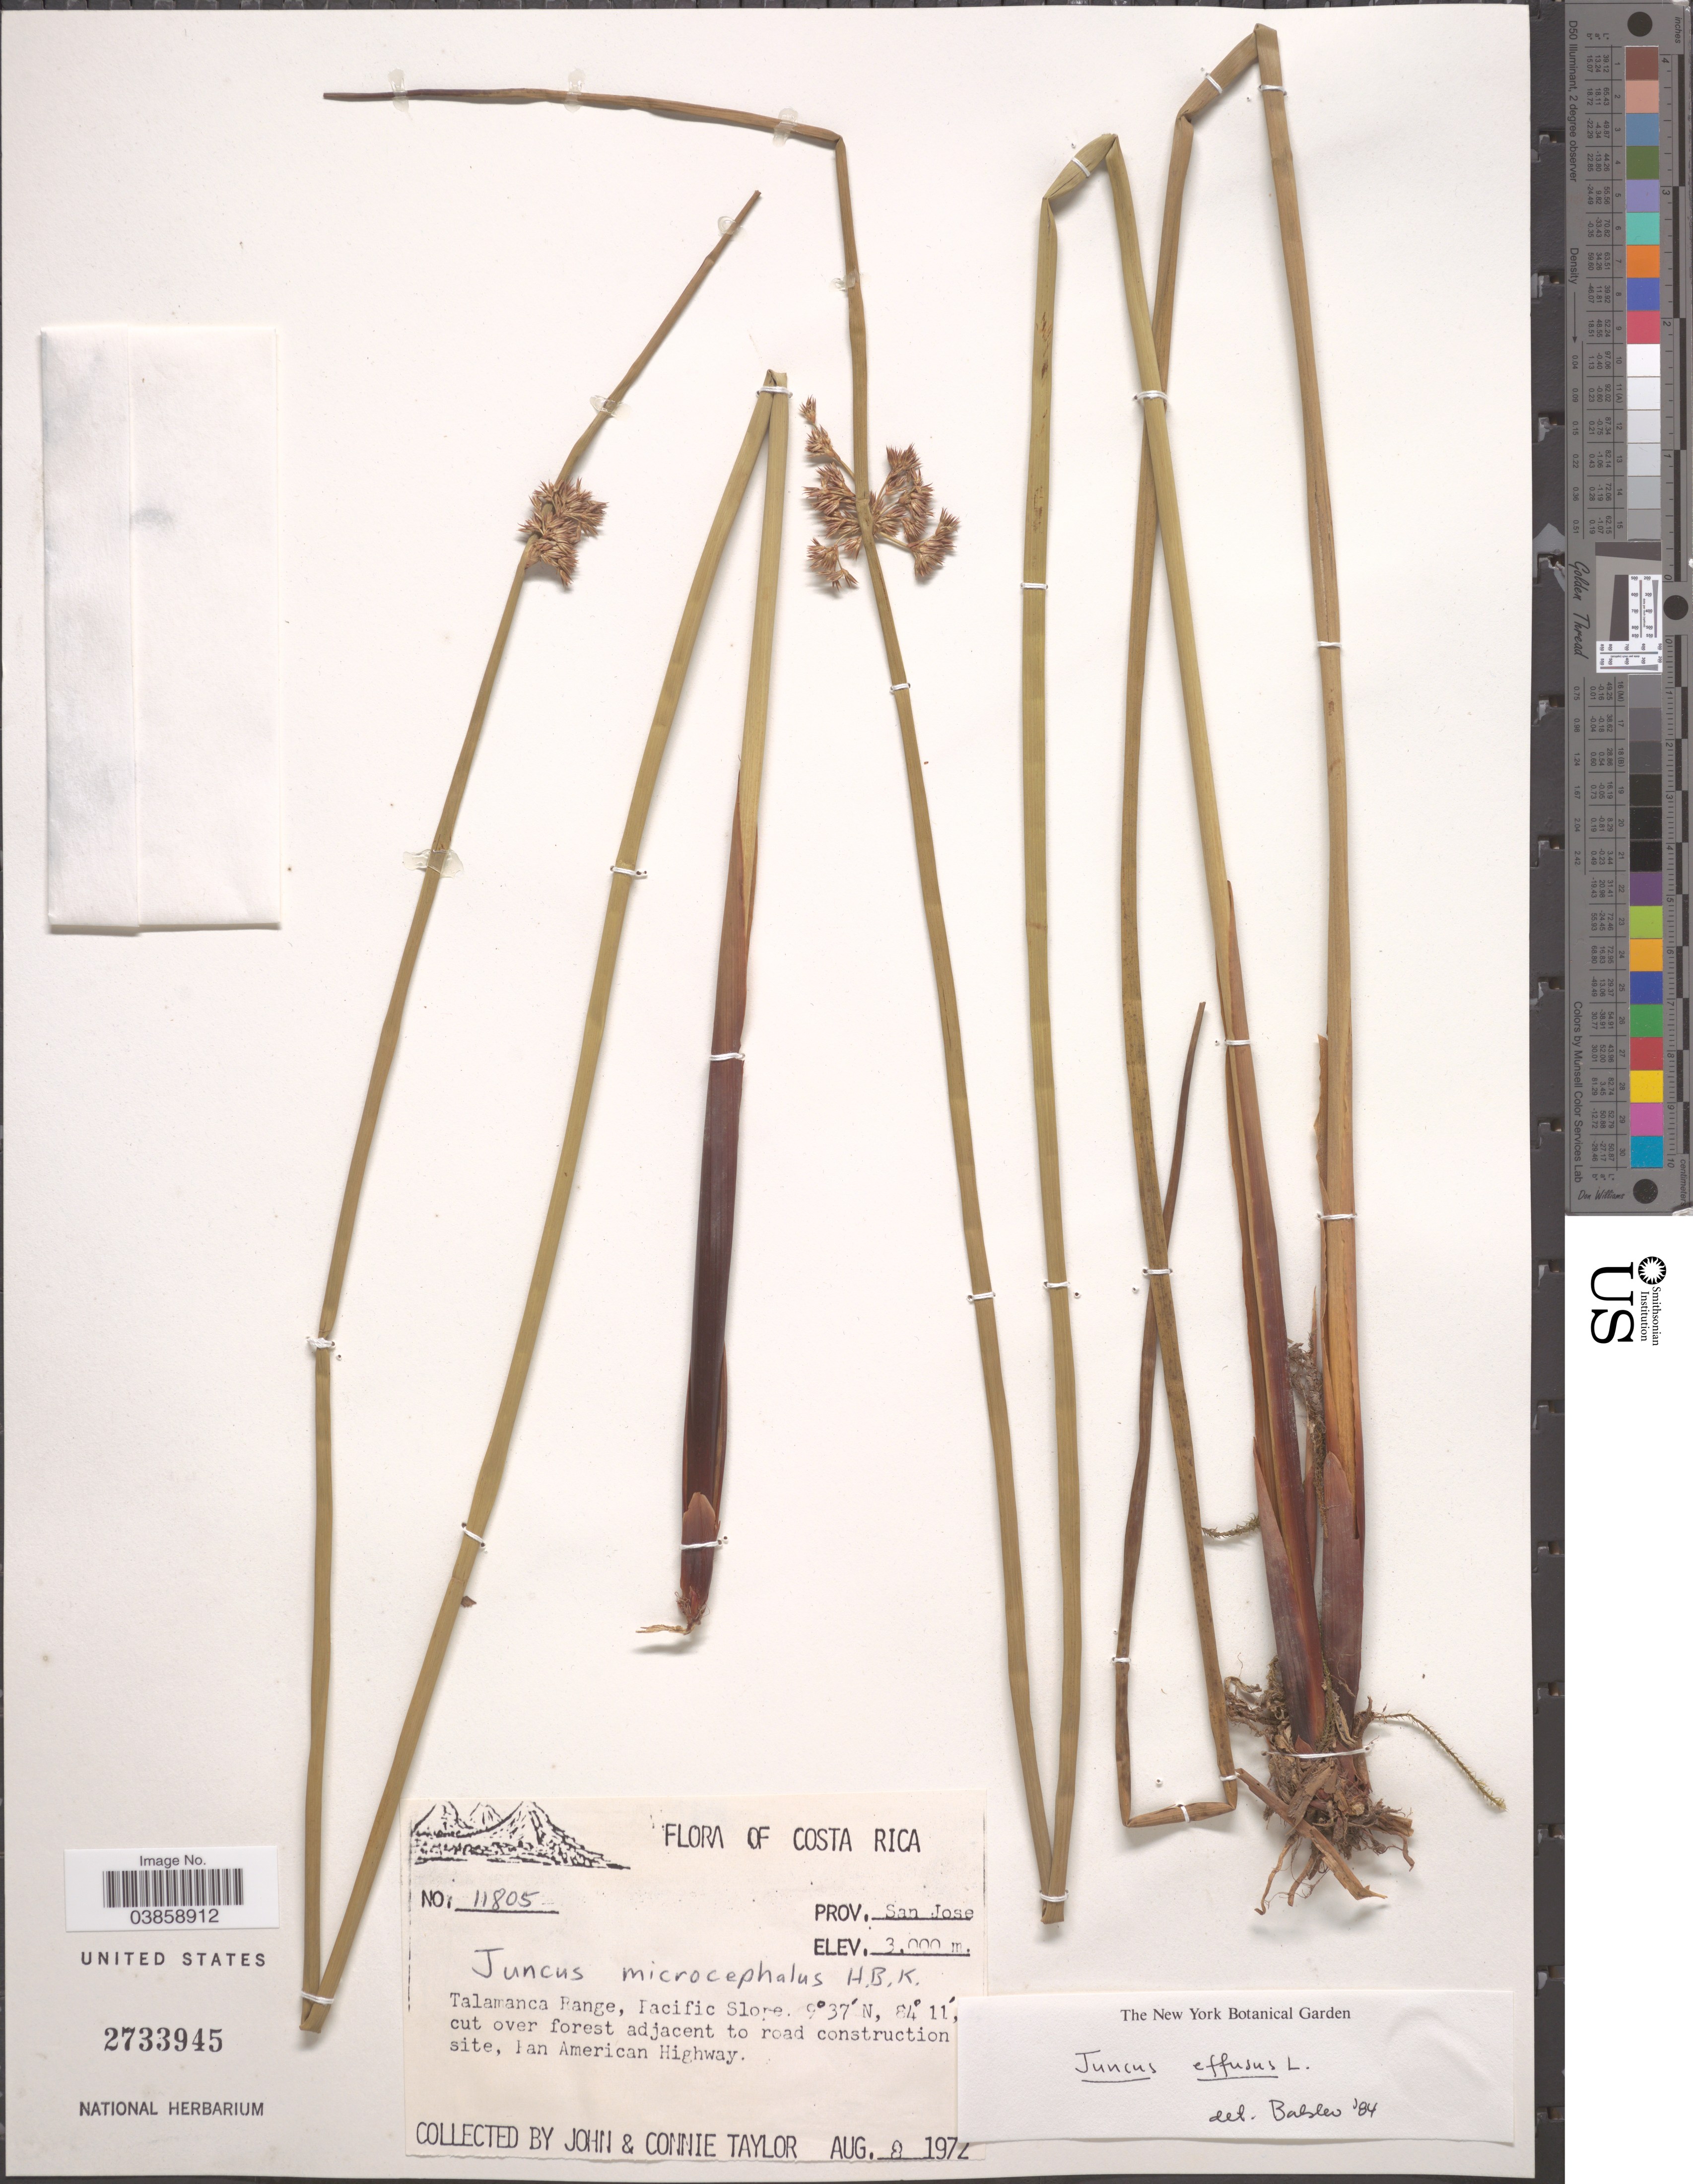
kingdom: Plantae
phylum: Tracheophyta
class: Liliopsida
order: Poales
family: Juncaceae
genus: Juncus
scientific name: Juncus effusus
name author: L.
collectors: J. Taylor & C. Taylor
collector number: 11805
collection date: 1972-08-08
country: Costa Rica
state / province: San José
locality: Talamanca Range, Pacific Slope, cut over forest adjacent to road construction site, Pan American Highway.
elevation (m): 3000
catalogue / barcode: US 2733945